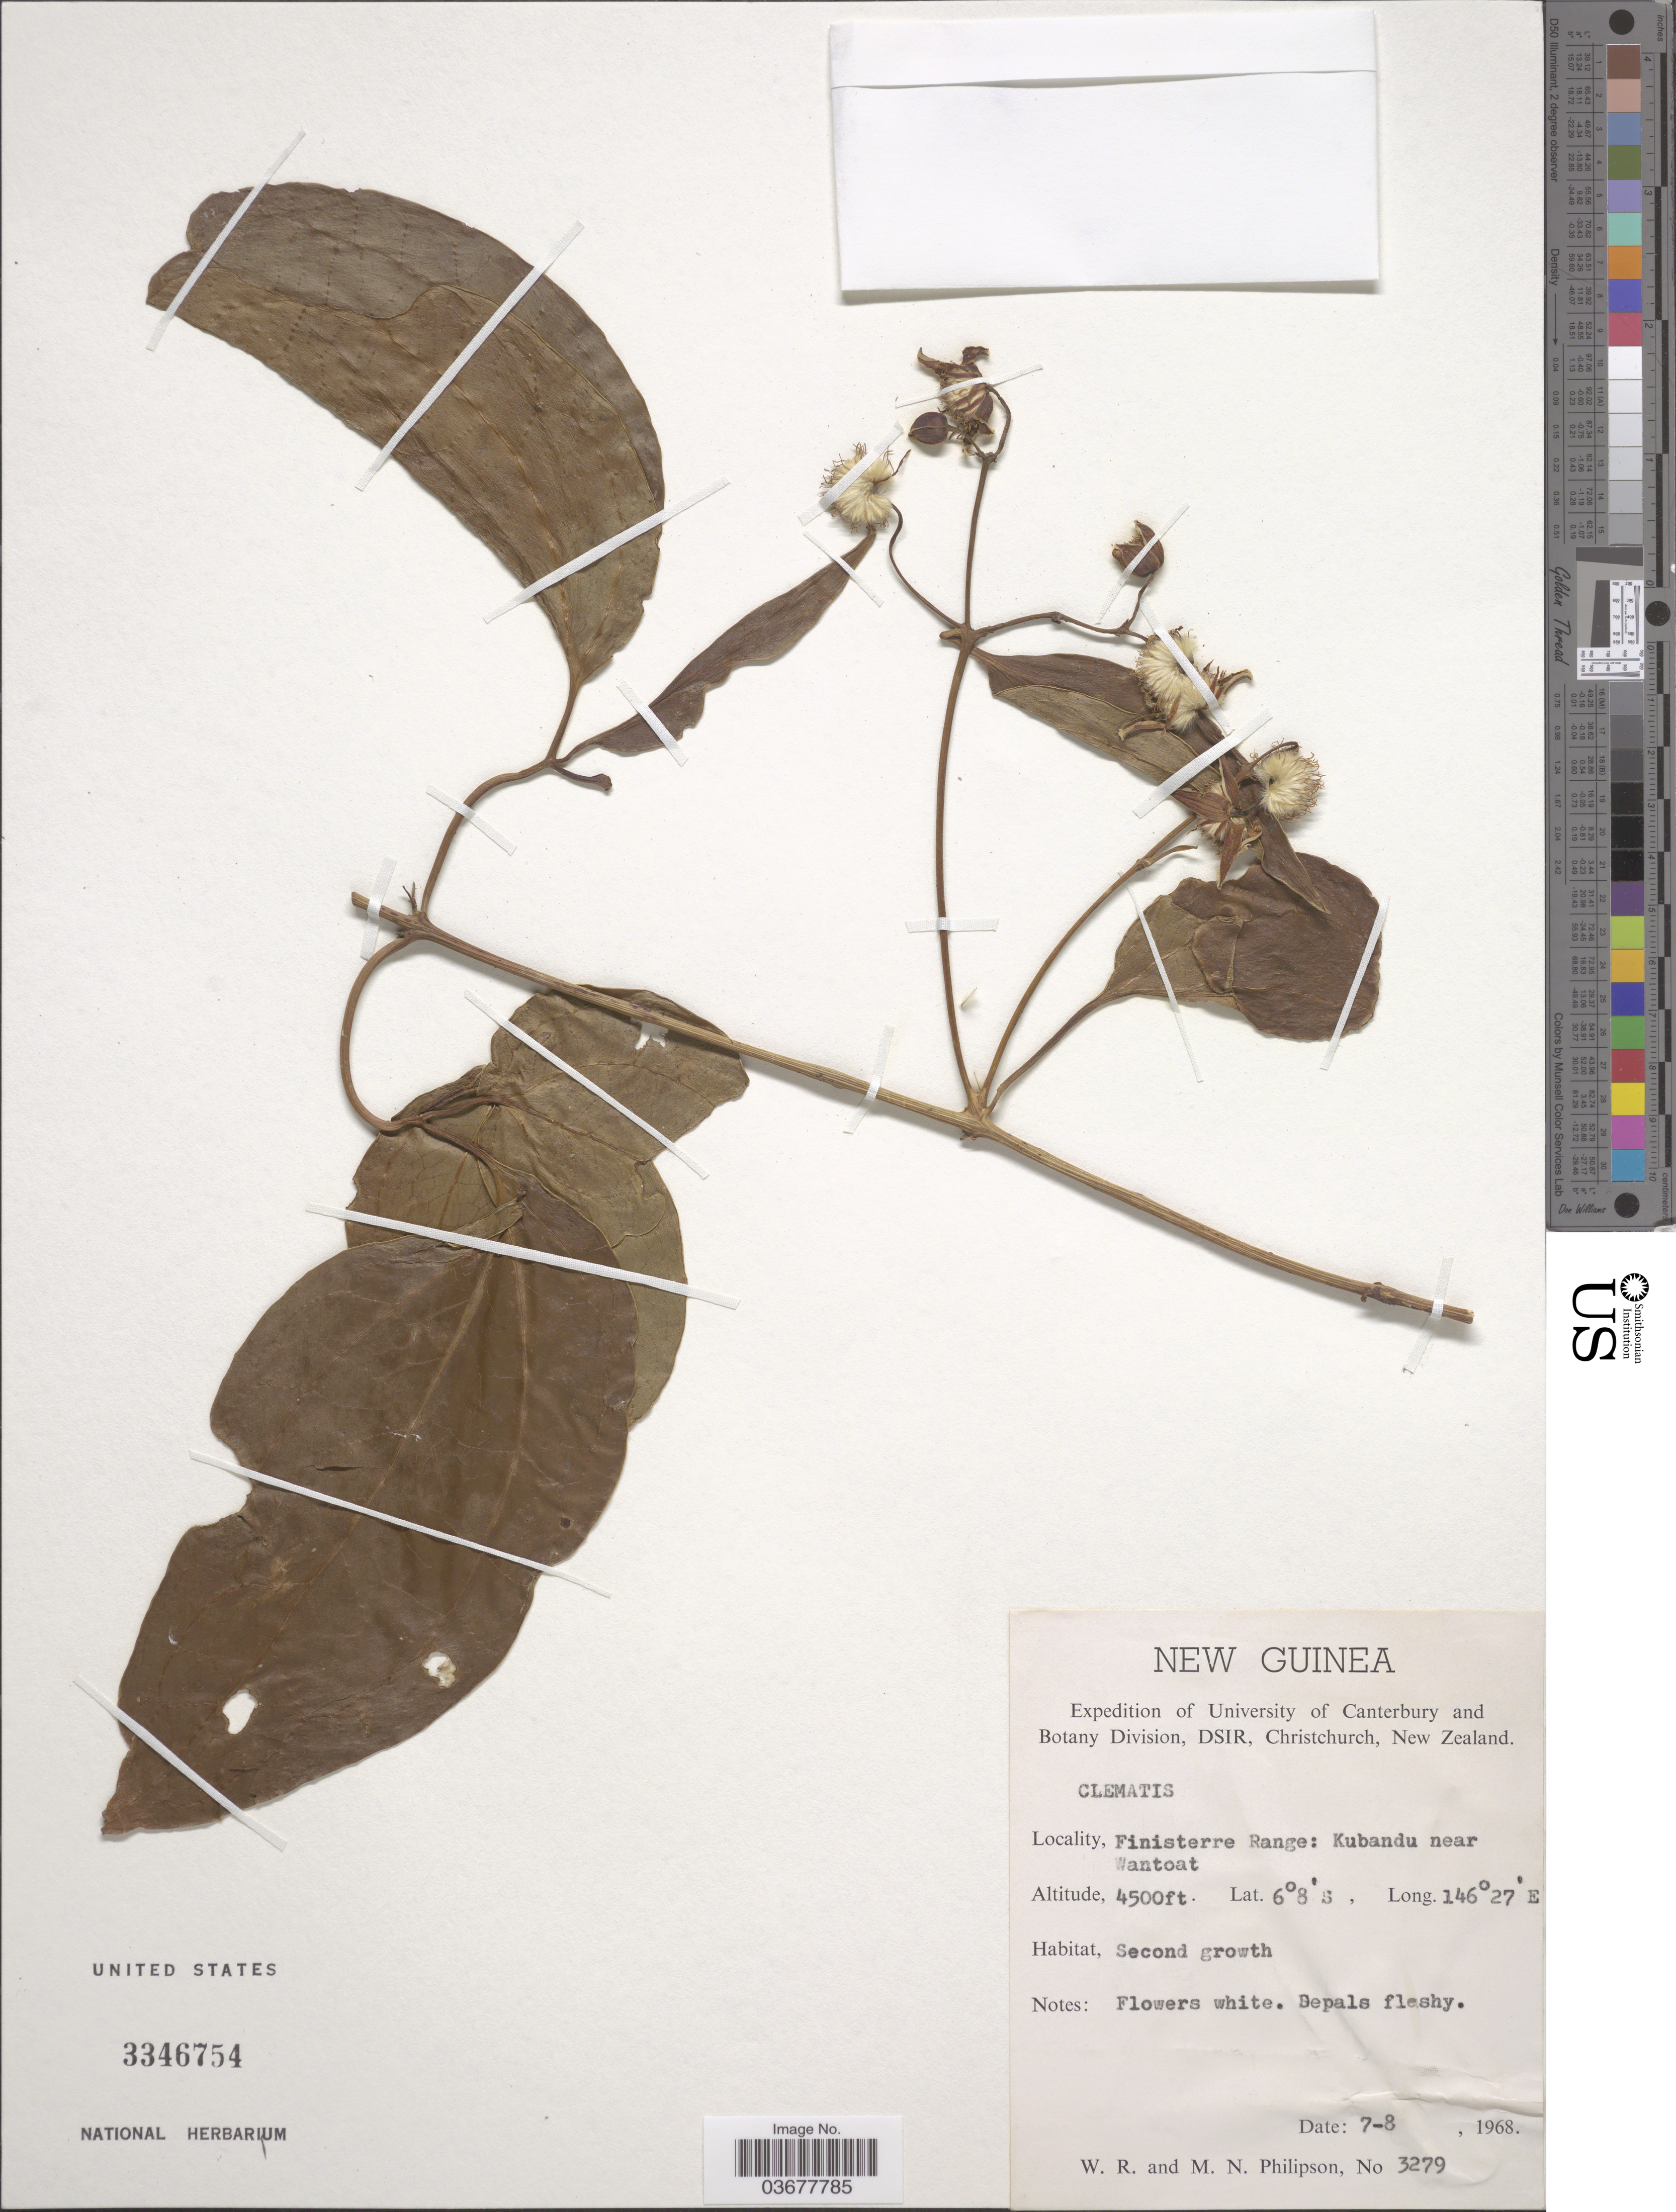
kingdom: Plantae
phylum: Tracheophyta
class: Magnoliopsida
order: Ranunculales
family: Ranunculaceae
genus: Clematis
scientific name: Clematis sp.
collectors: W. R. Philipson & M. Philipson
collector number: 3279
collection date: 1968-08-07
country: Papua New Guinea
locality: New Guinea. Finisterre Range: Kubandu near Wantoat.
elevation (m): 1372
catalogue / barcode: US 3346754